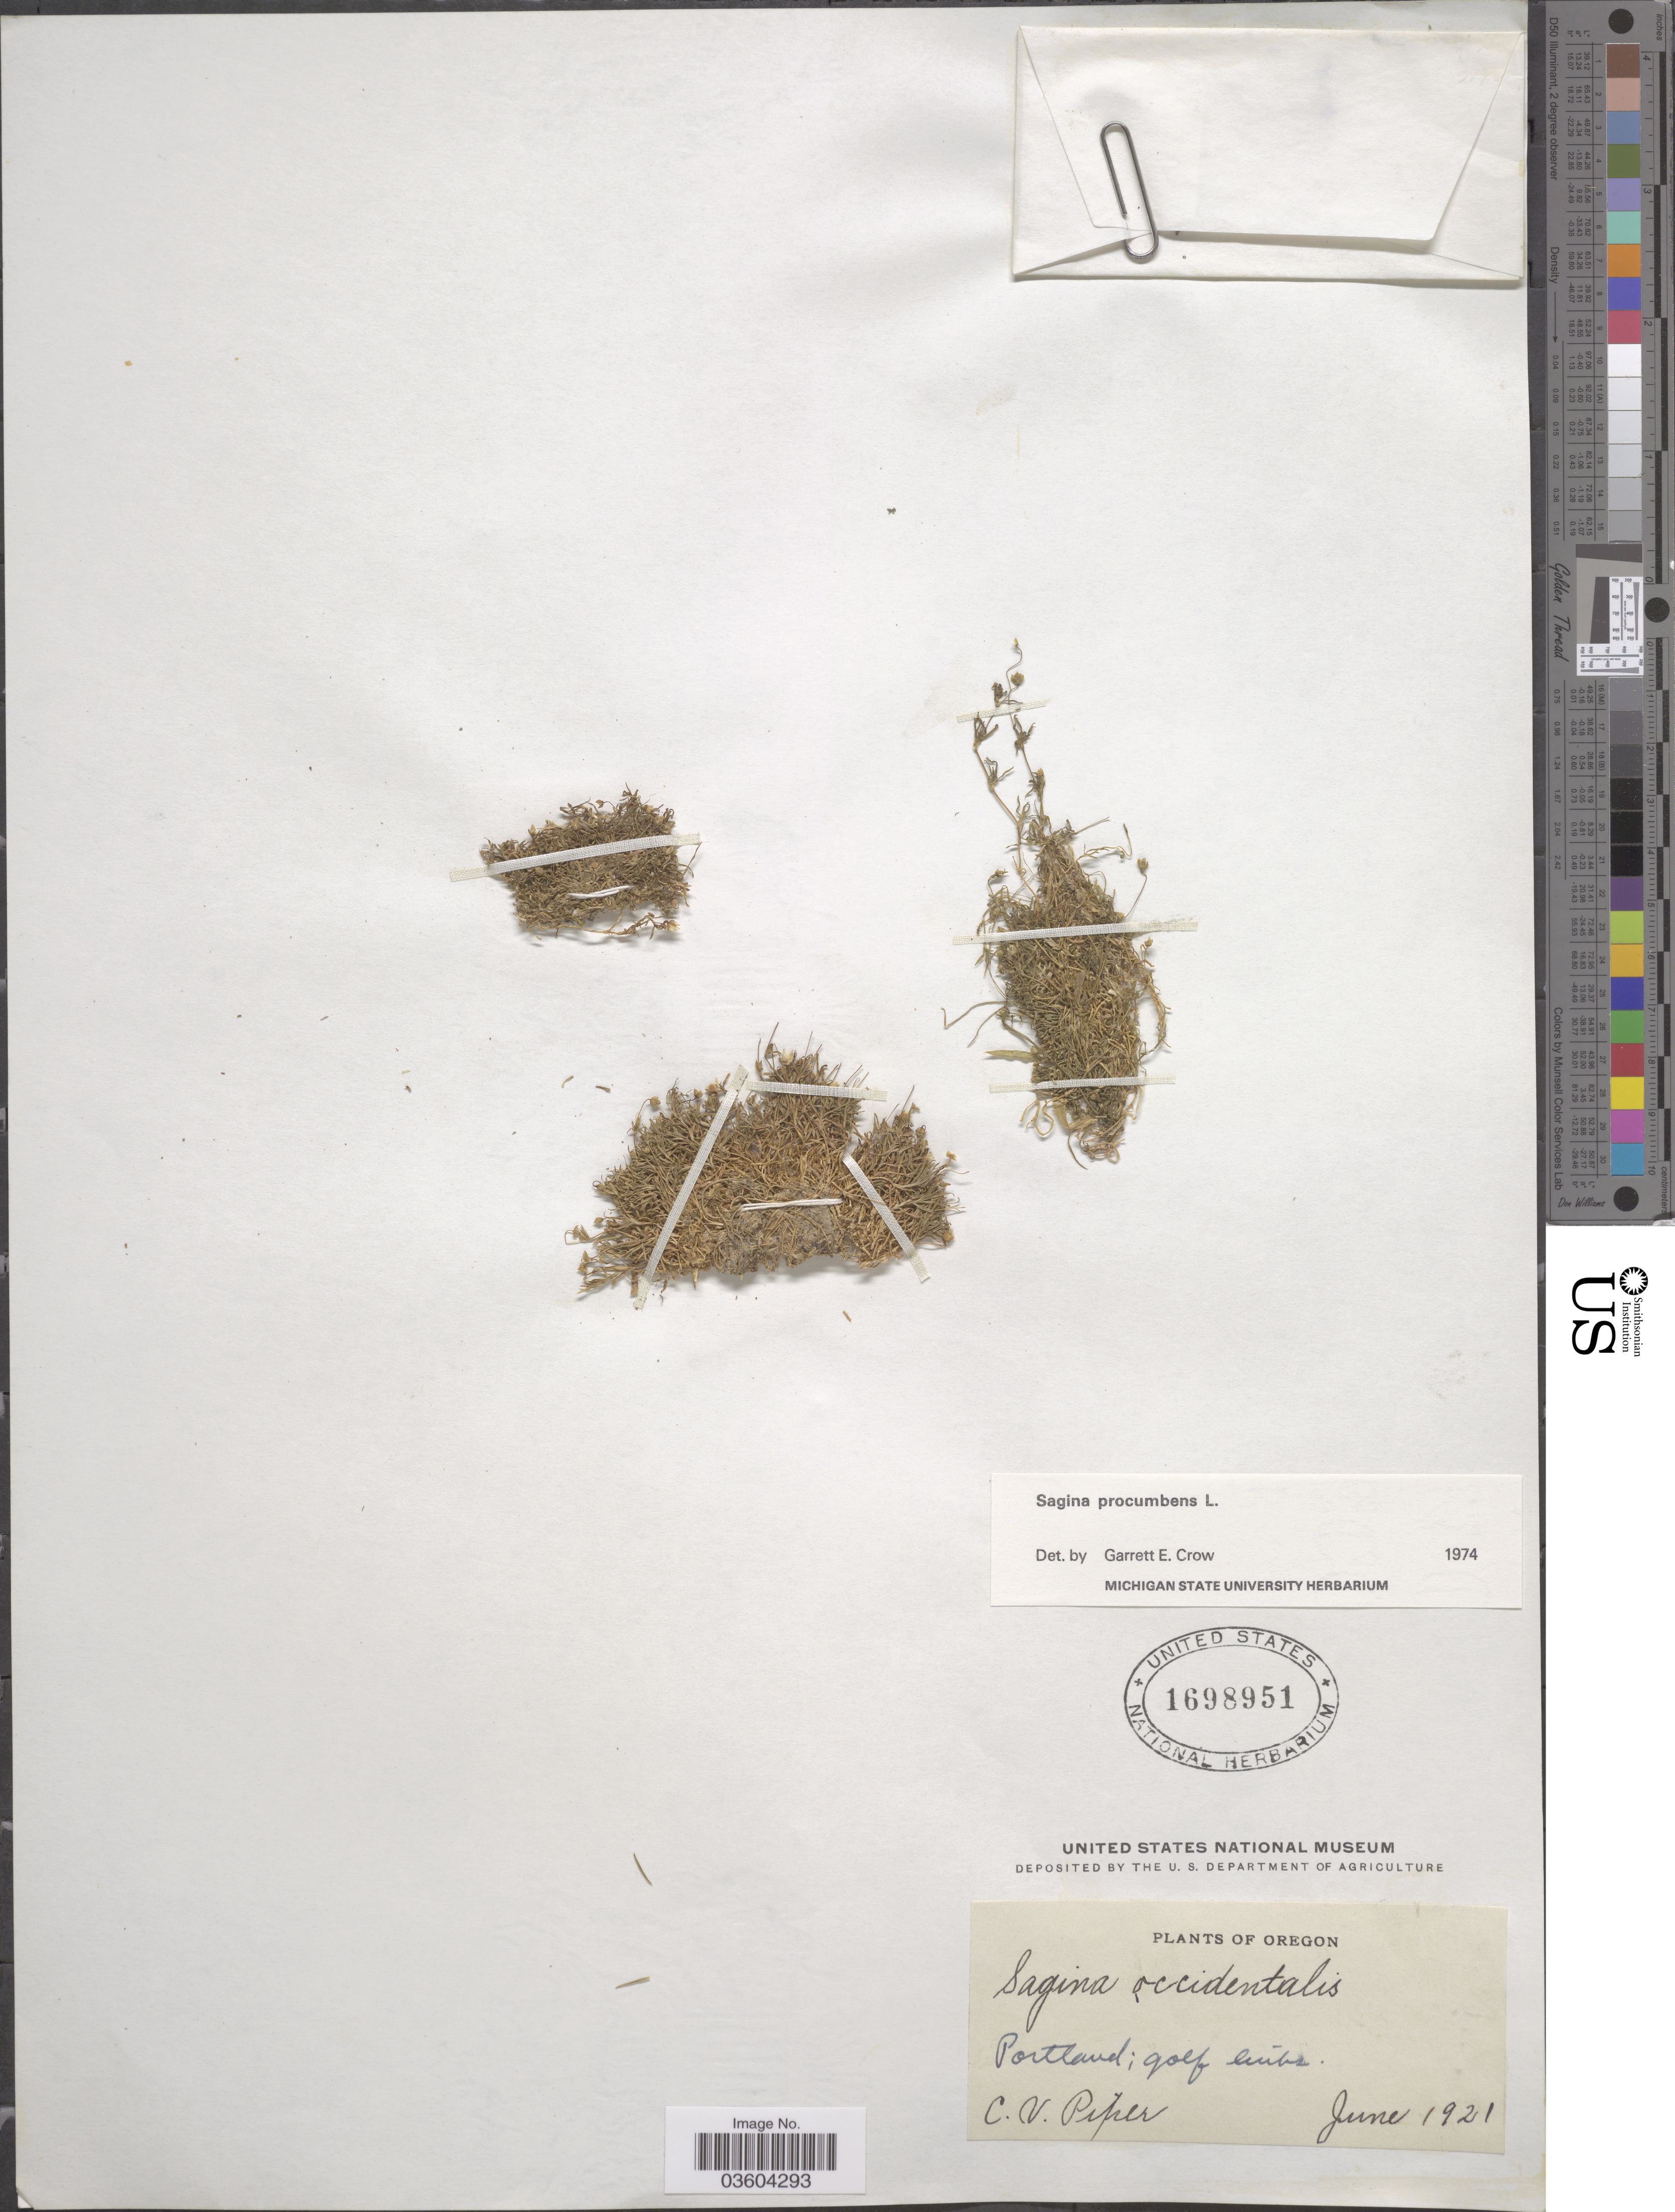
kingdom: Plantae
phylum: Tracheophyta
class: Magnoliopsida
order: Caryophyllales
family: Caryophyllaceae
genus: Sagina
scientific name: Sagina procumbens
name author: L.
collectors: C. V. Piper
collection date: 1921-06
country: United States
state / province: Oregon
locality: Portland.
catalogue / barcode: US 1698951